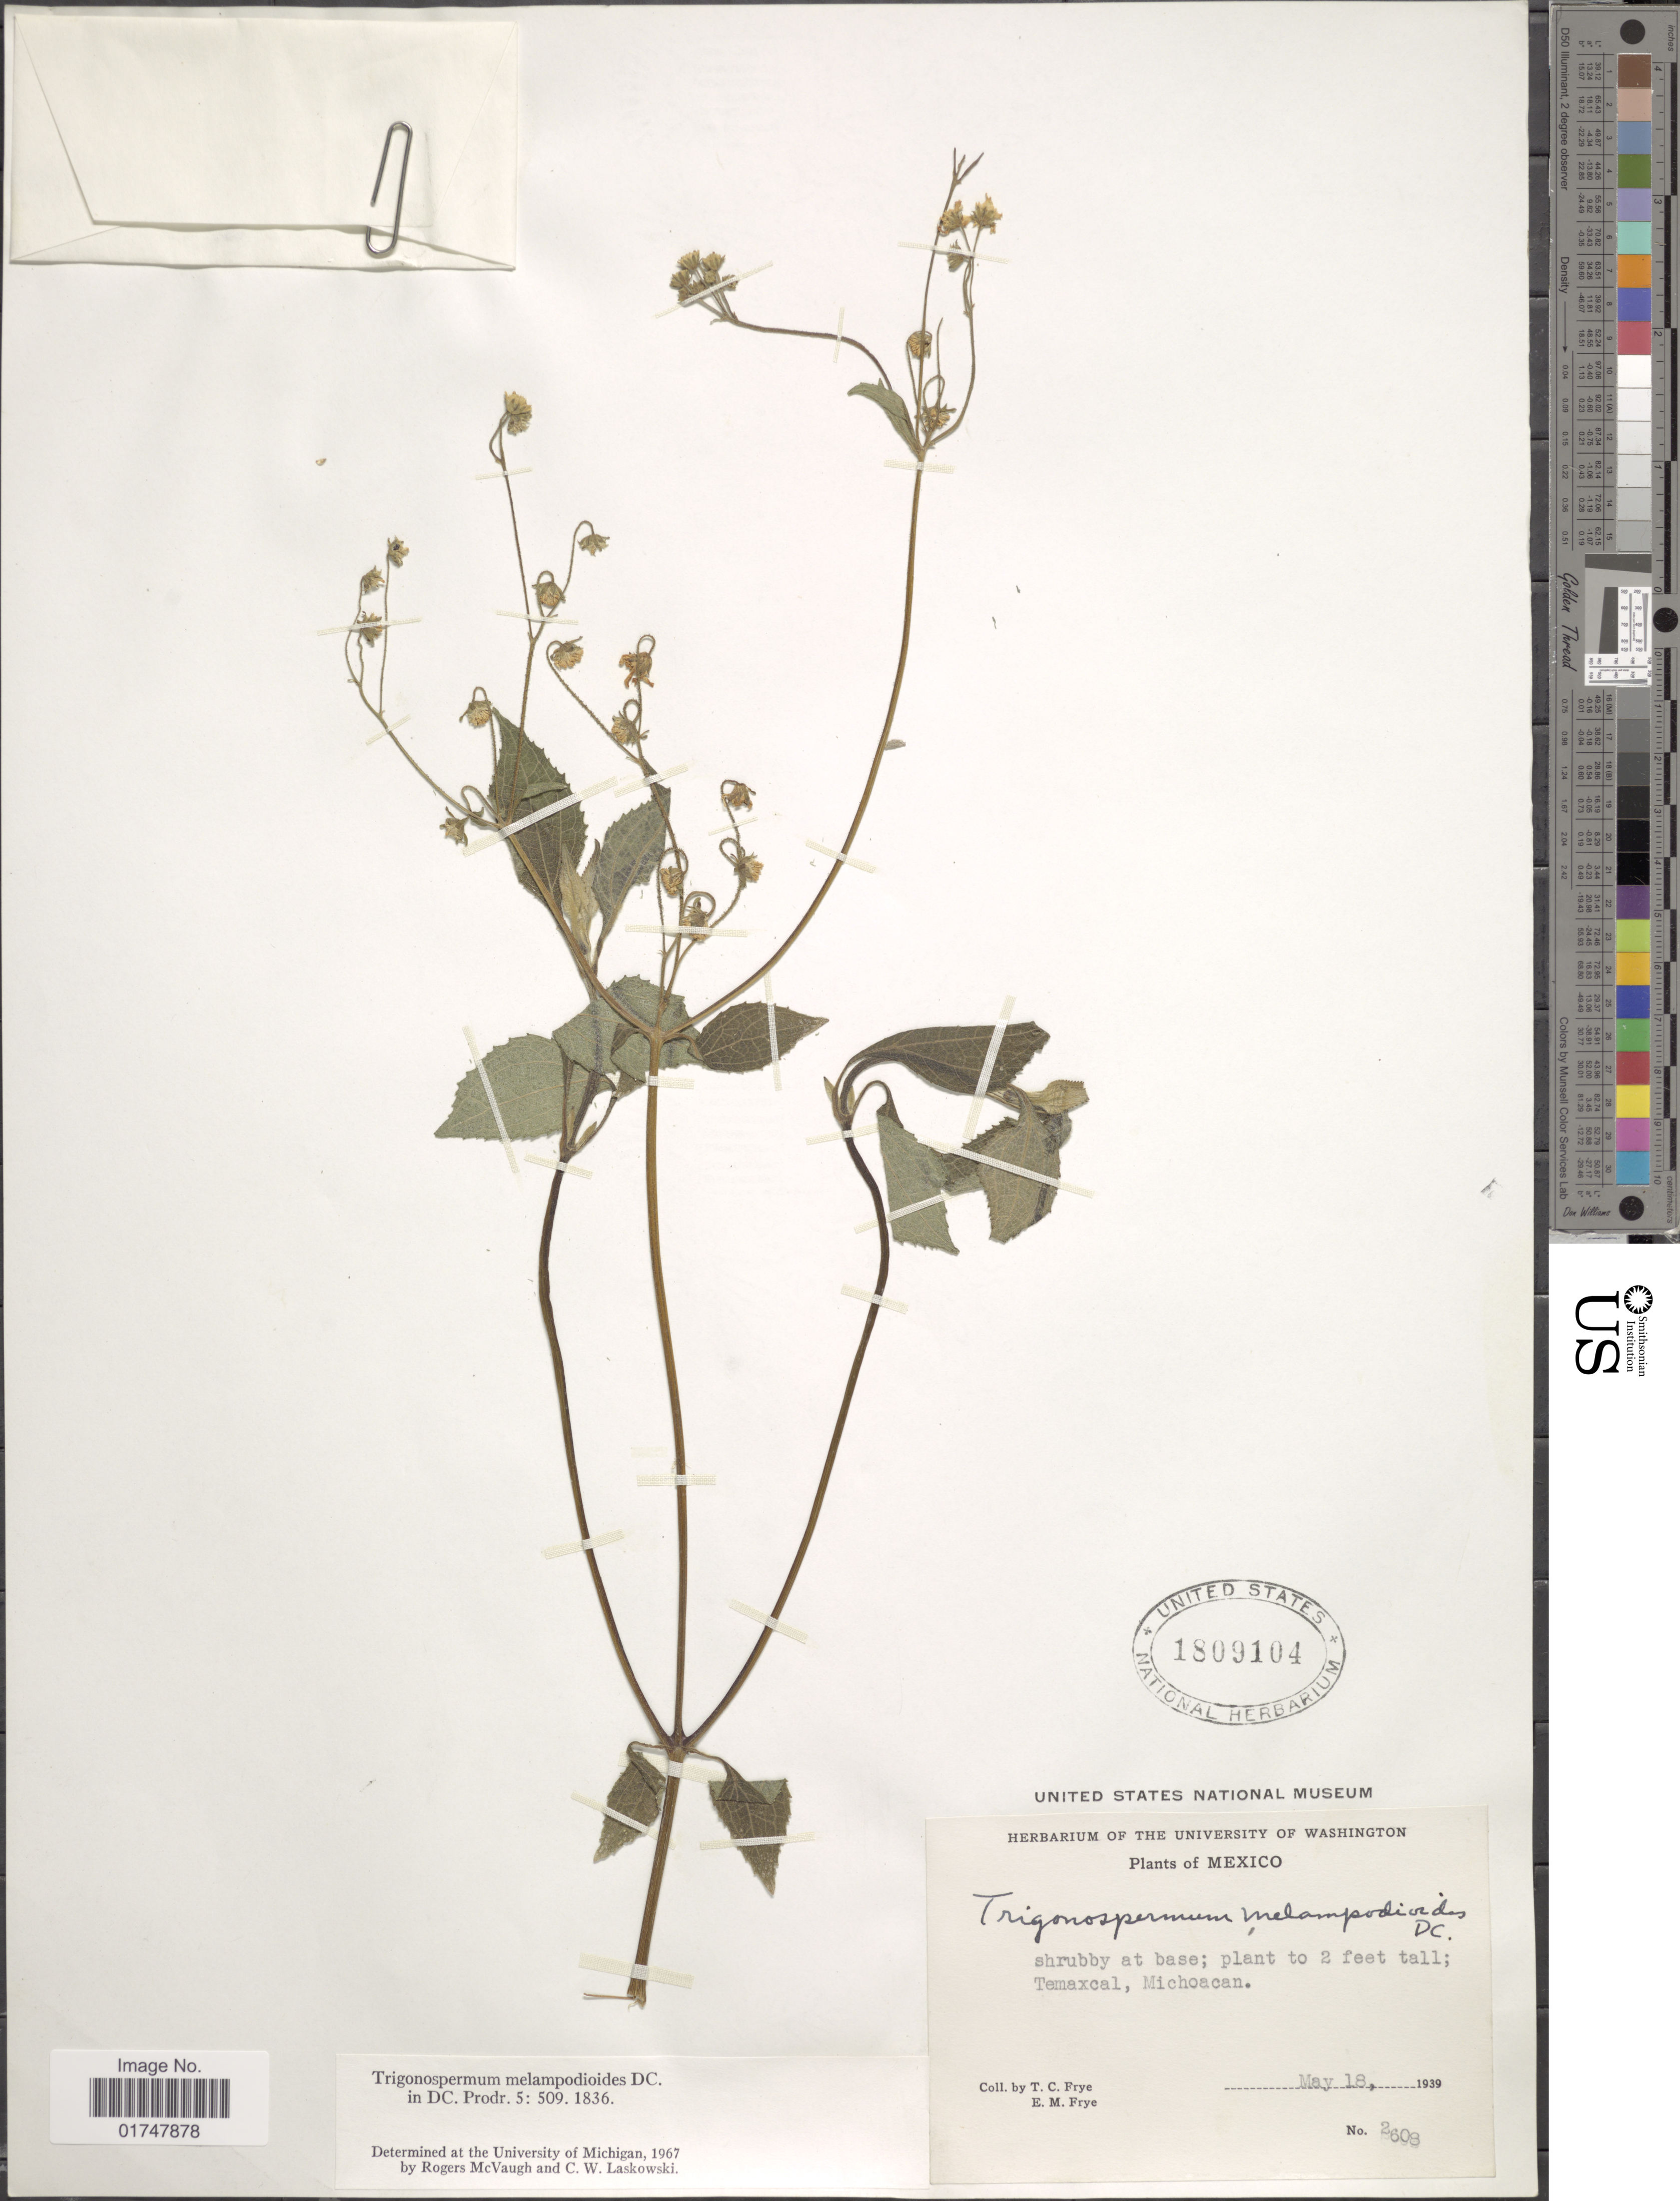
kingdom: Plantae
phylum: Tracheophyta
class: Magnoliopsida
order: Asterales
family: Asteraceae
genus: Trigonospermum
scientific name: Trigonospermum melampodioides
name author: DC.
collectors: T. C. Frye & E. Frye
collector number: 2608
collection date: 1939-05-18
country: Mexico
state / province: Michoacán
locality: Temaxcal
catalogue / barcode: US 1809104